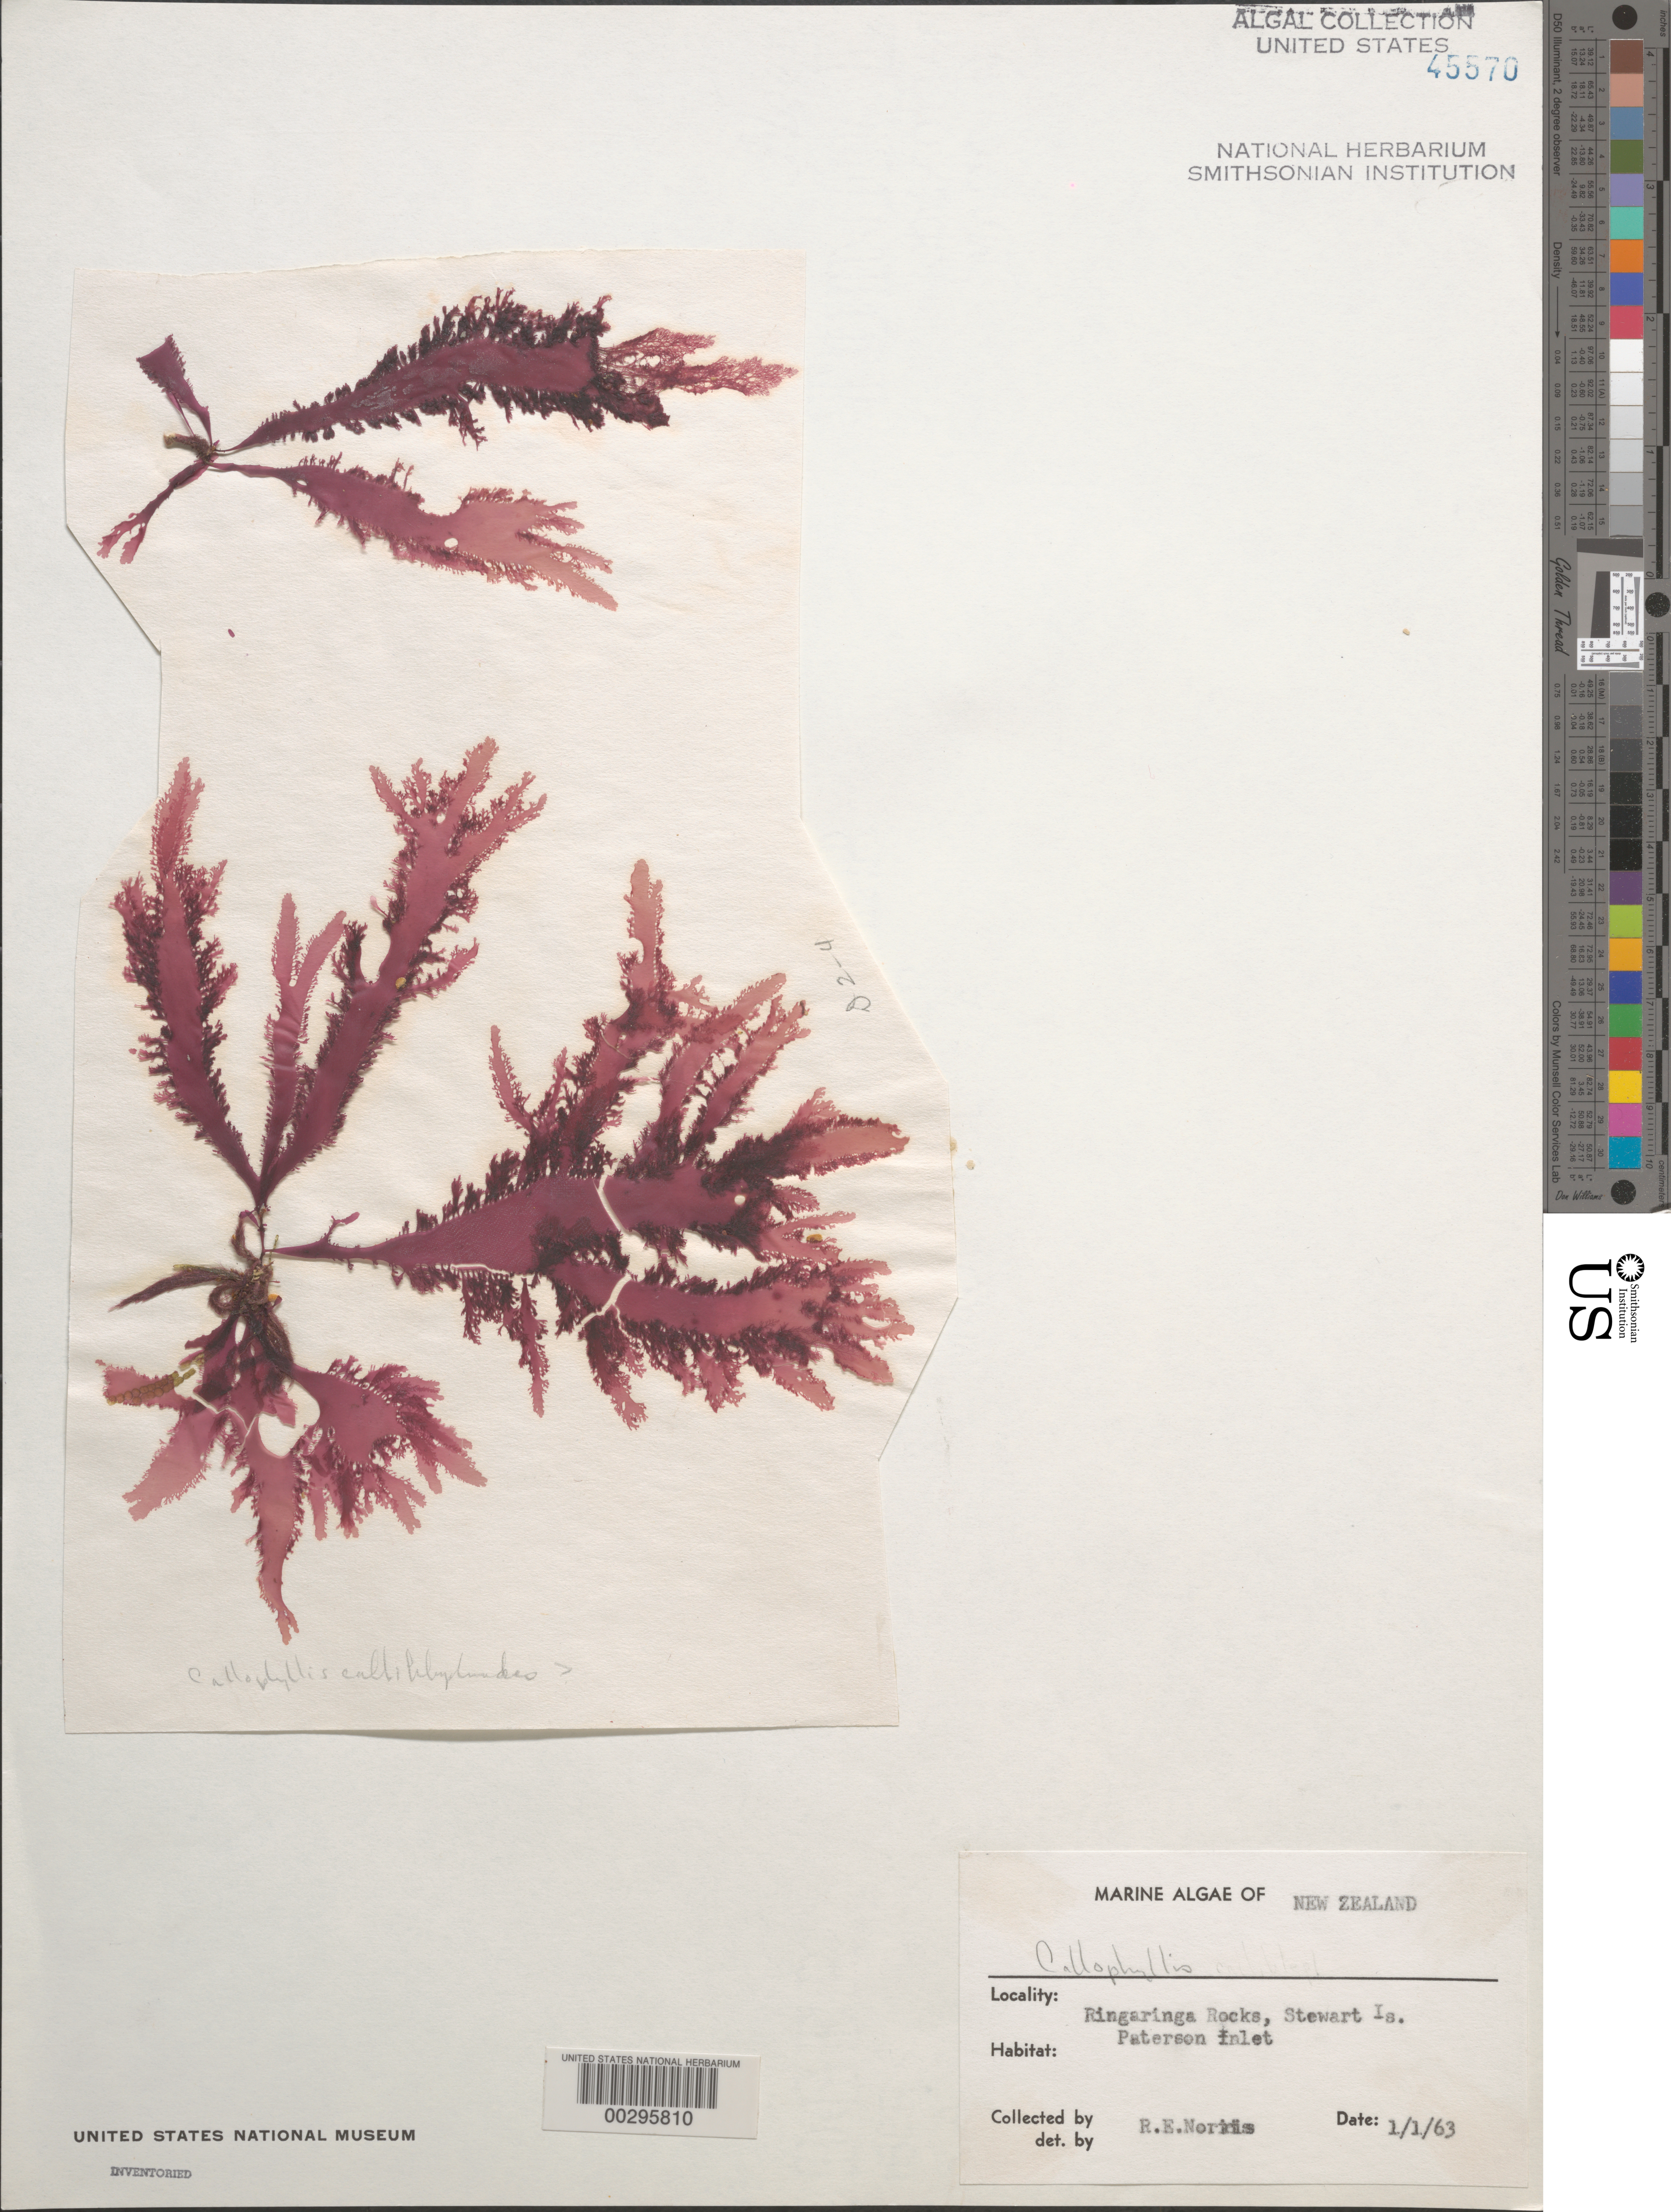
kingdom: Plantae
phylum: Rhodophyta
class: Florideophyceae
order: Gigartinales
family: Kallymeniaceae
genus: Callophyllis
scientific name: Callophyllis sp.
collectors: R. E. Norris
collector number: D2-4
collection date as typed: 01 Jan 1963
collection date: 1963-01-01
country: New Zealand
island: Stewart Island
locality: Ringaringa Rocks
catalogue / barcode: US 45570